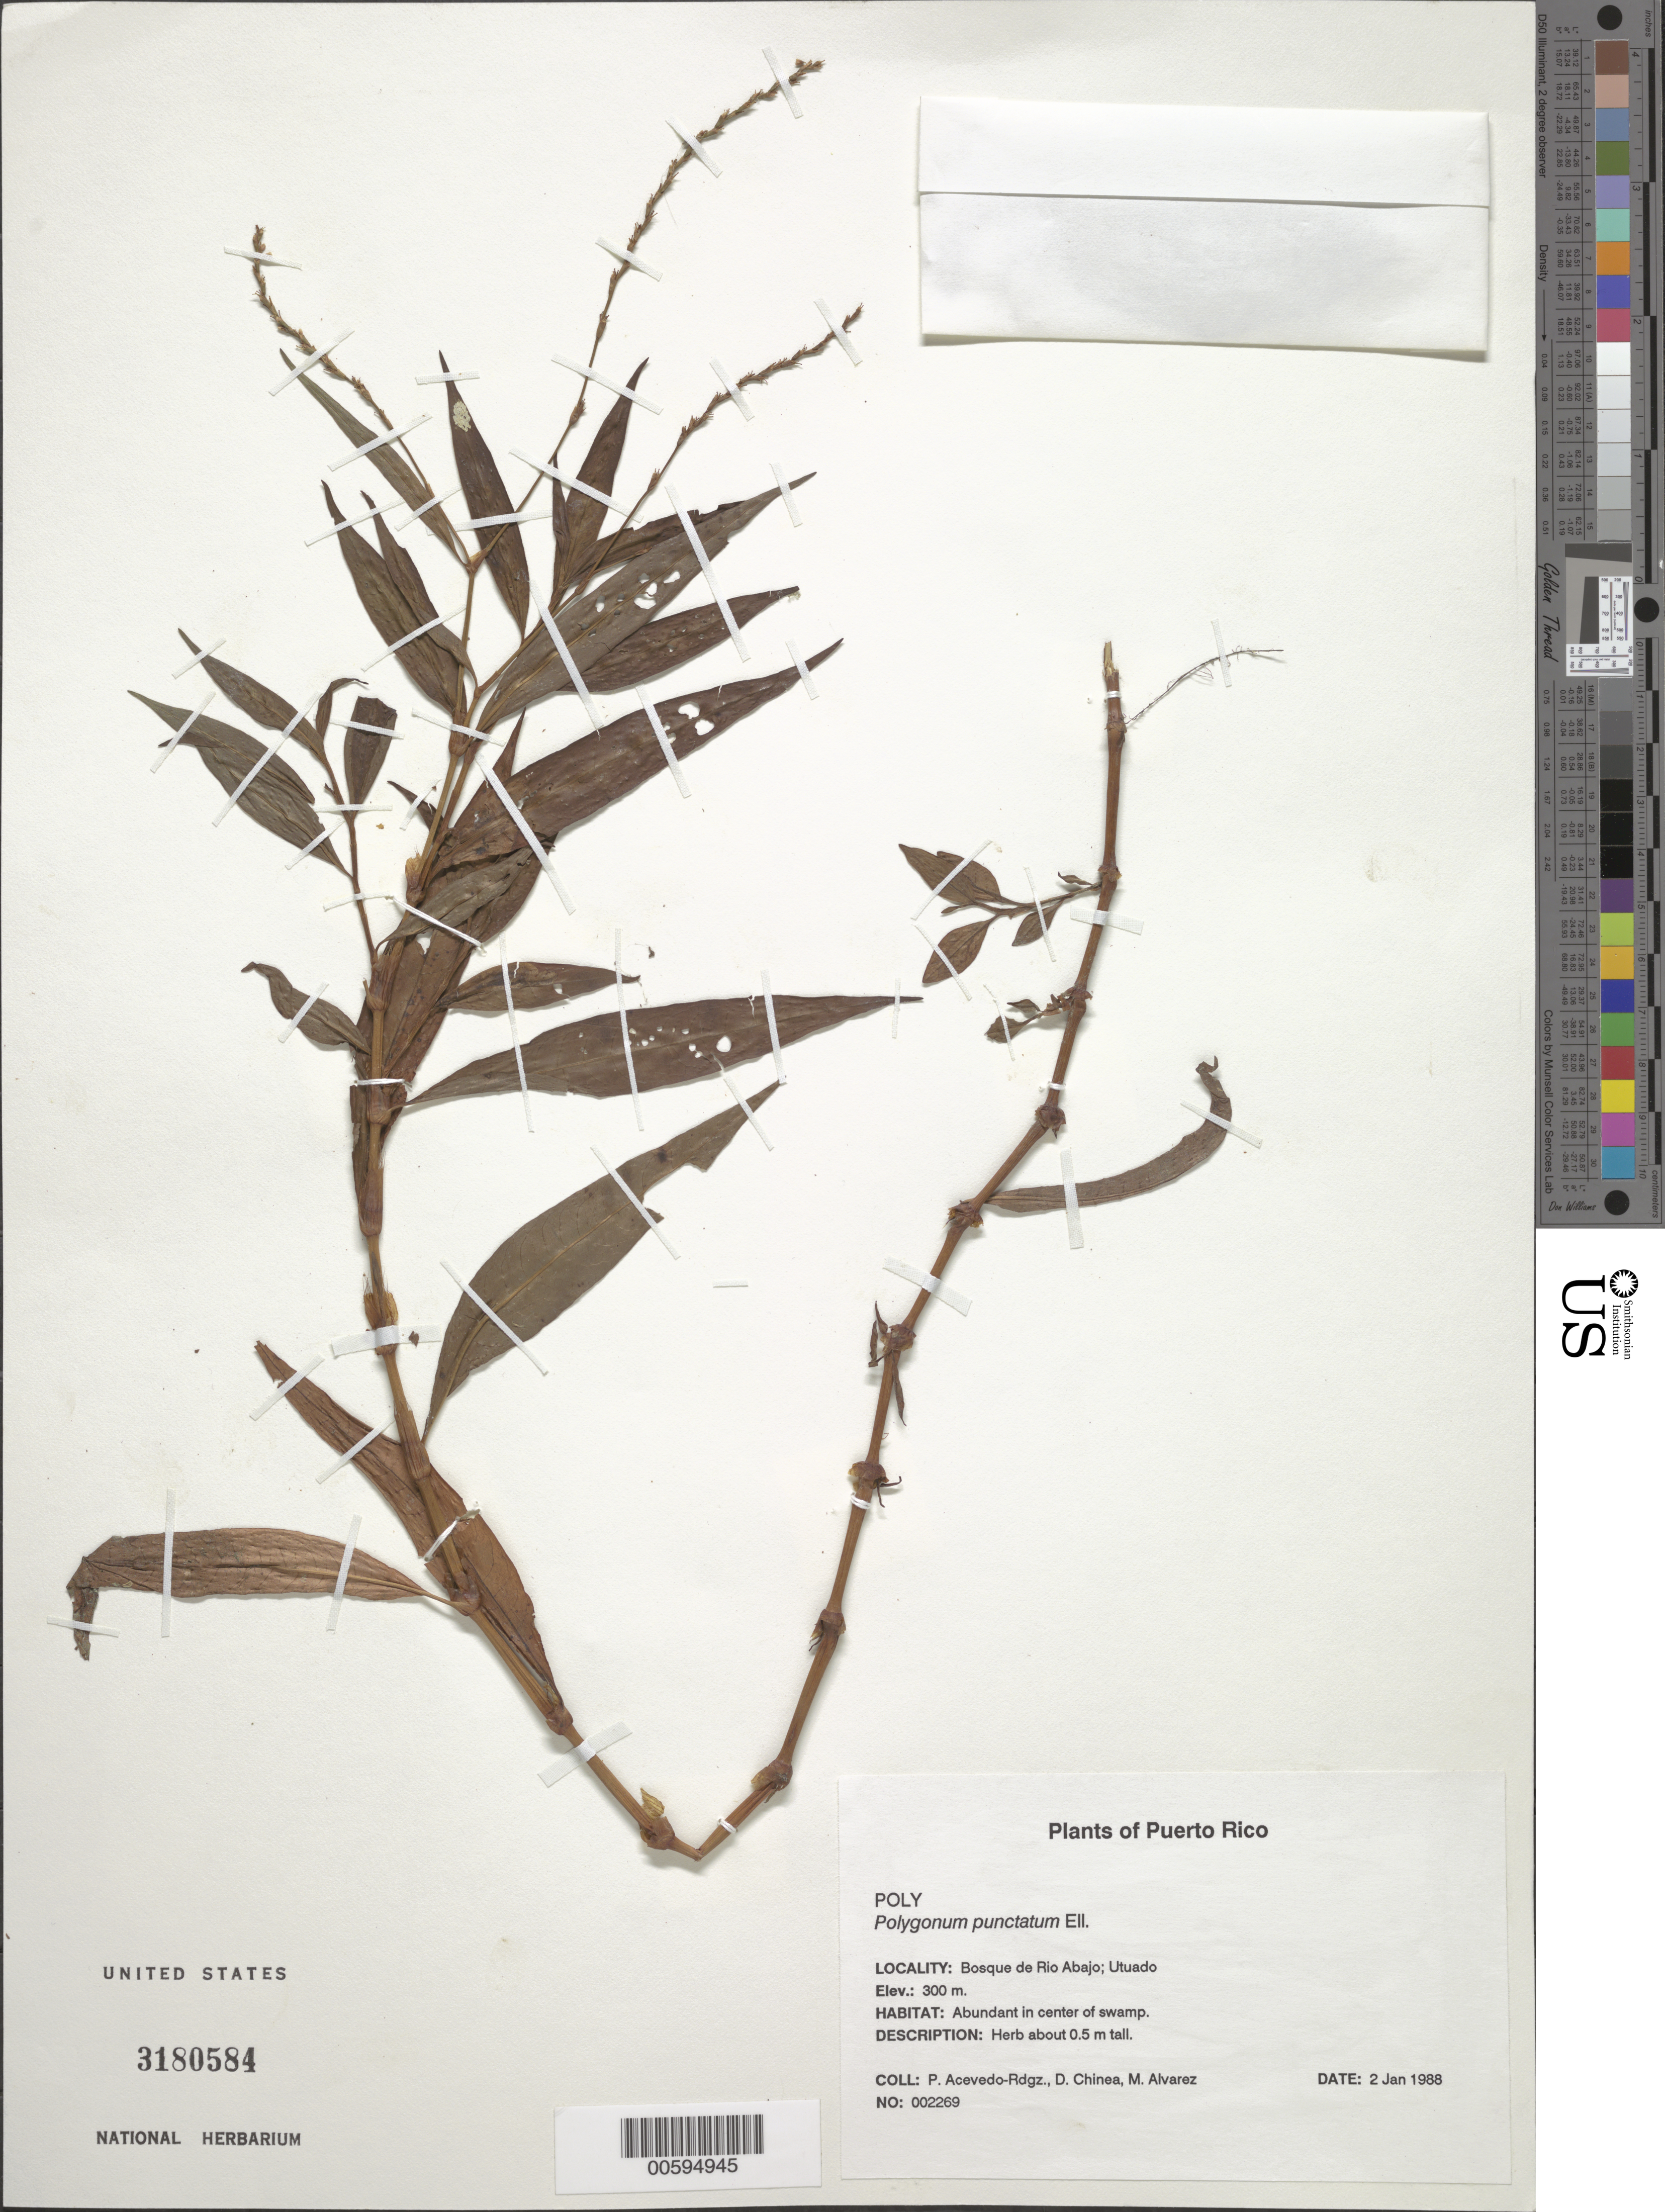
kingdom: Plantae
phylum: Tracheophyta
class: Magnoliopsida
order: Caryophyllales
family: Polygonaceae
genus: Polygonum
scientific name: Polygonum punctatum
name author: Elliott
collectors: P. Acevedo-Rodr., D. Chinea & J. Alvarez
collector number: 2269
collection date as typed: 02 Jan 1988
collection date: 1988-01-02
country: Puerto Rico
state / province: Arecibo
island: Puerto Rico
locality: Arecibo; Bosque de Río Abajo, Los Puercos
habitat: Abundante en centro del pantano.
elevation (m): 300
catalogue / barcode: US 3180584